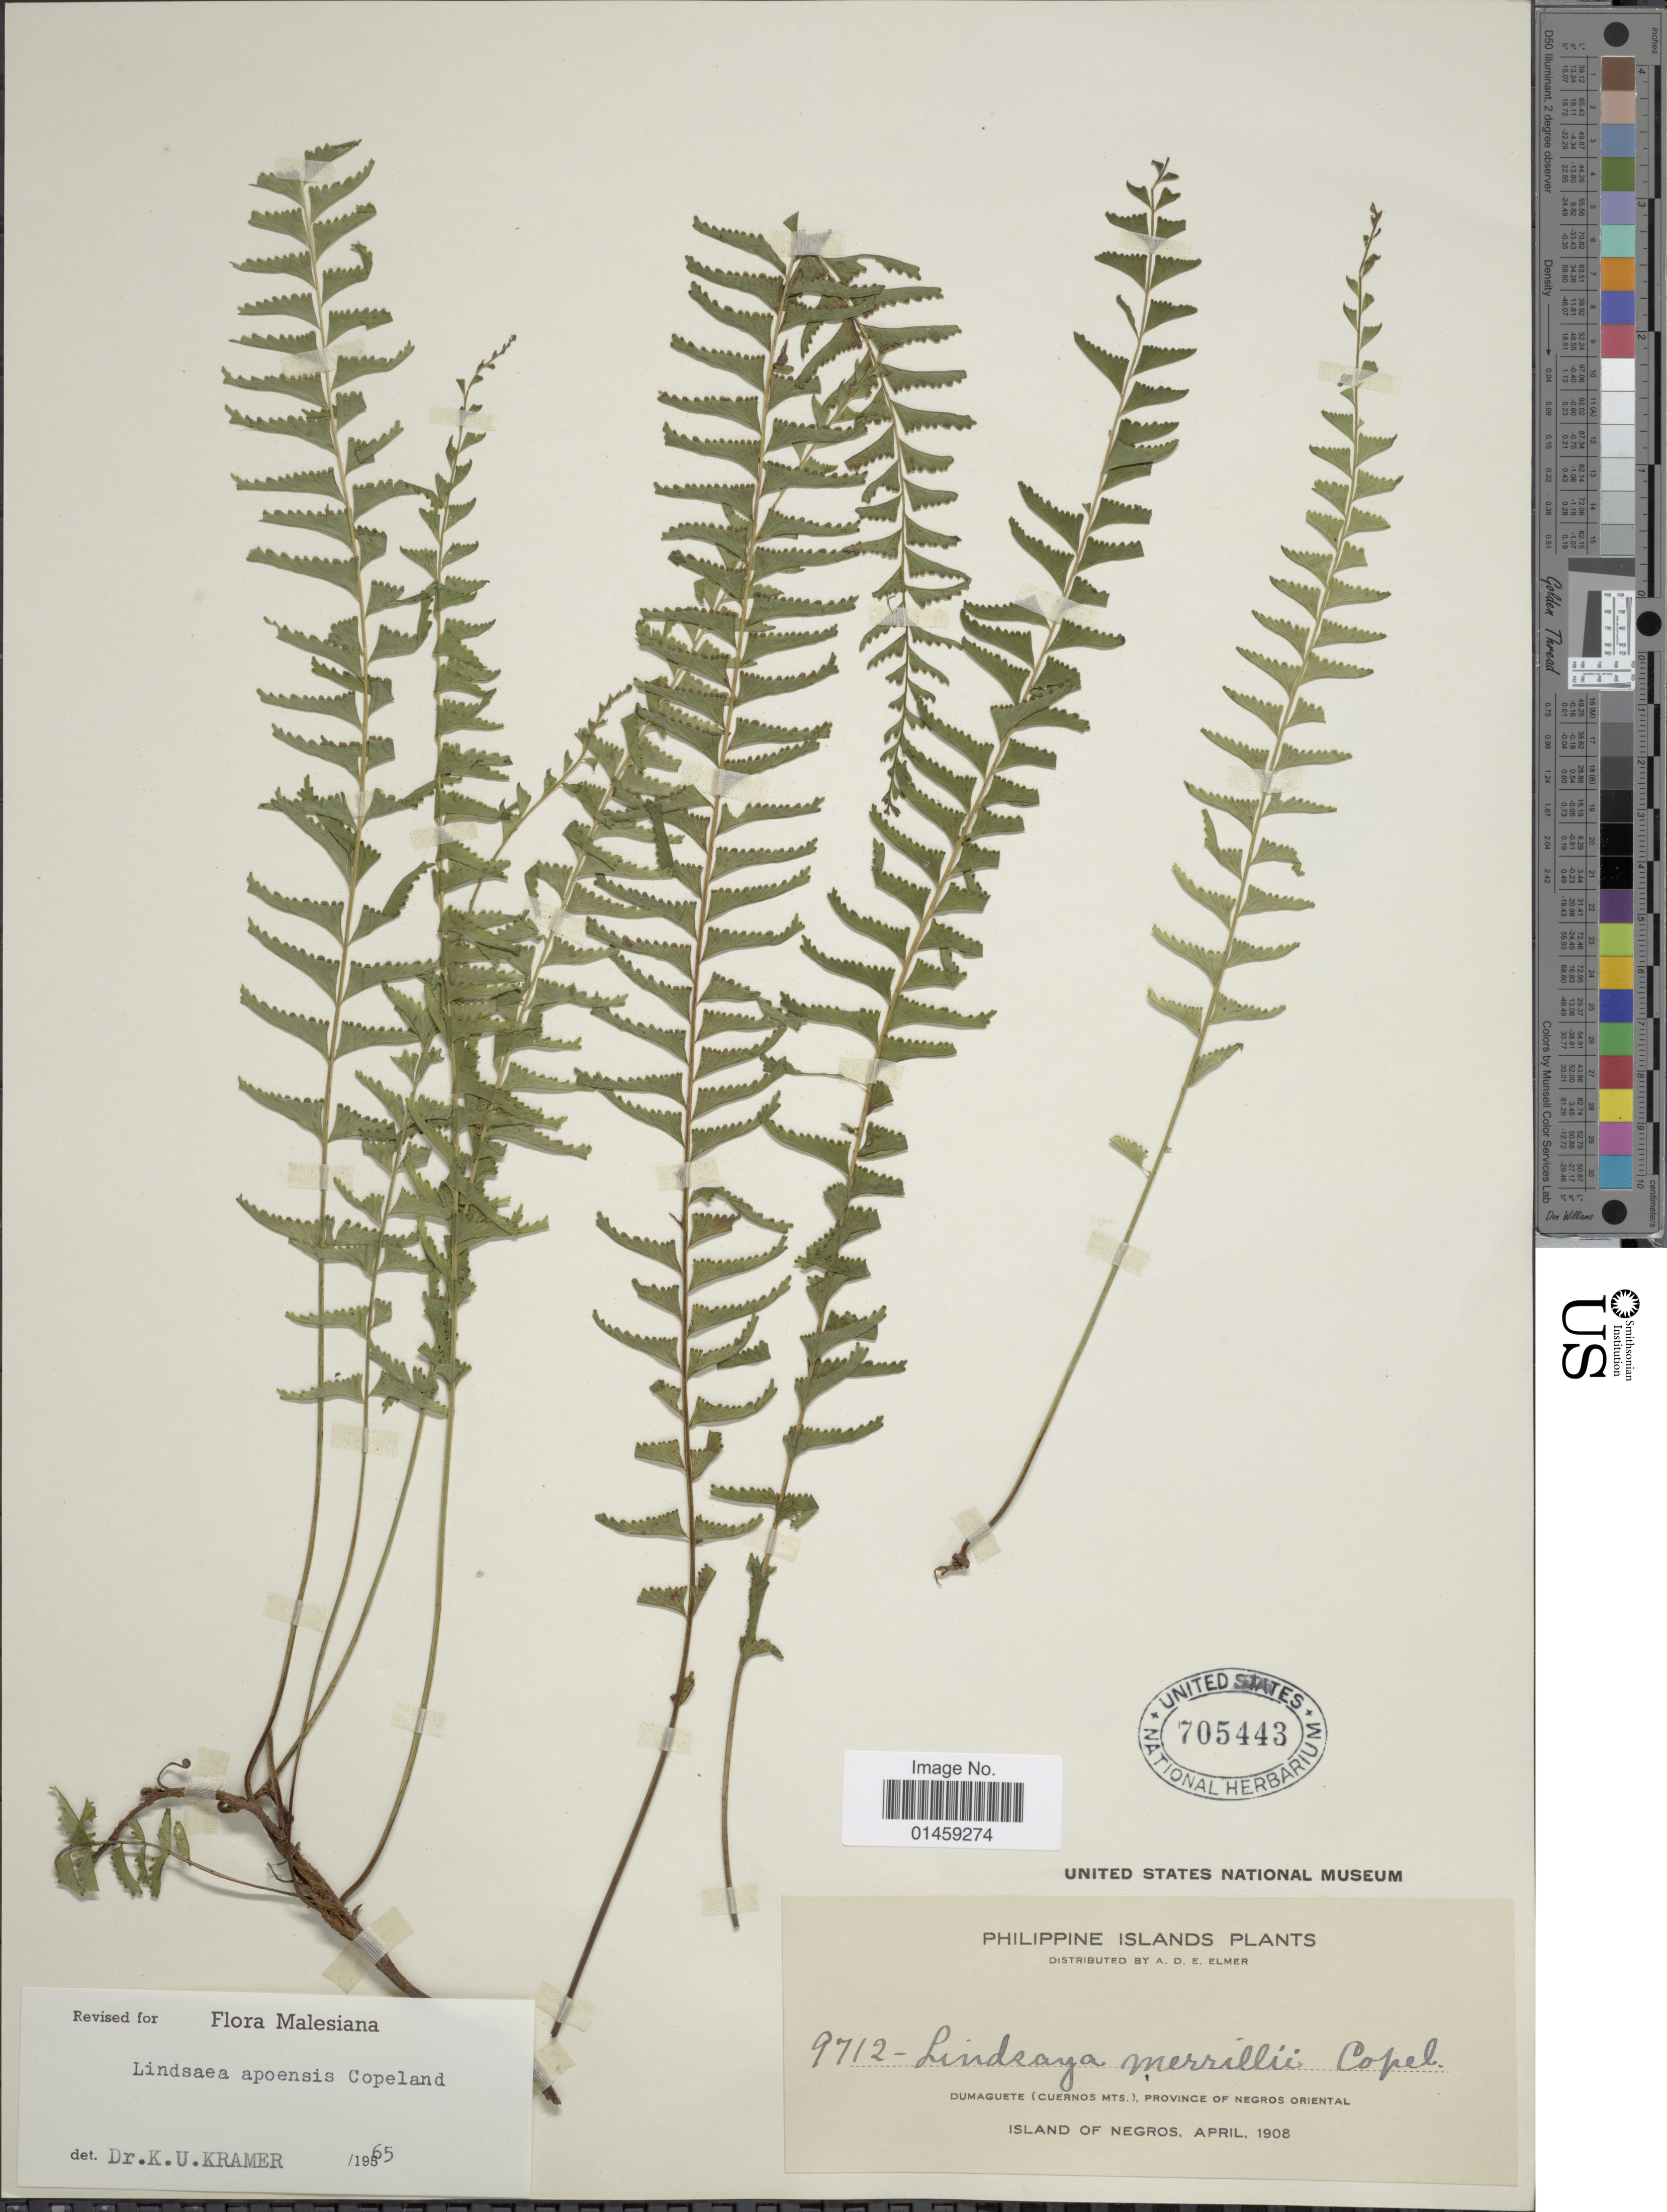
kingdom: Plantae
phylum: Tracheophyta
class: Polypodiopsida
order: Polypodiales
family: Lindsaeaceae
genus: Lindsaea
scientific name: Lindsaea apoensis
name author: Copel.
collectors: A. D. E. Elmer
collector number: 9712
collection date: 1908-02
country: Philippines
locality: Dumaguete (Cuernos Mts.), Province of Negros Oriental. Island of Negros.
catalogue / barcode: US 705443